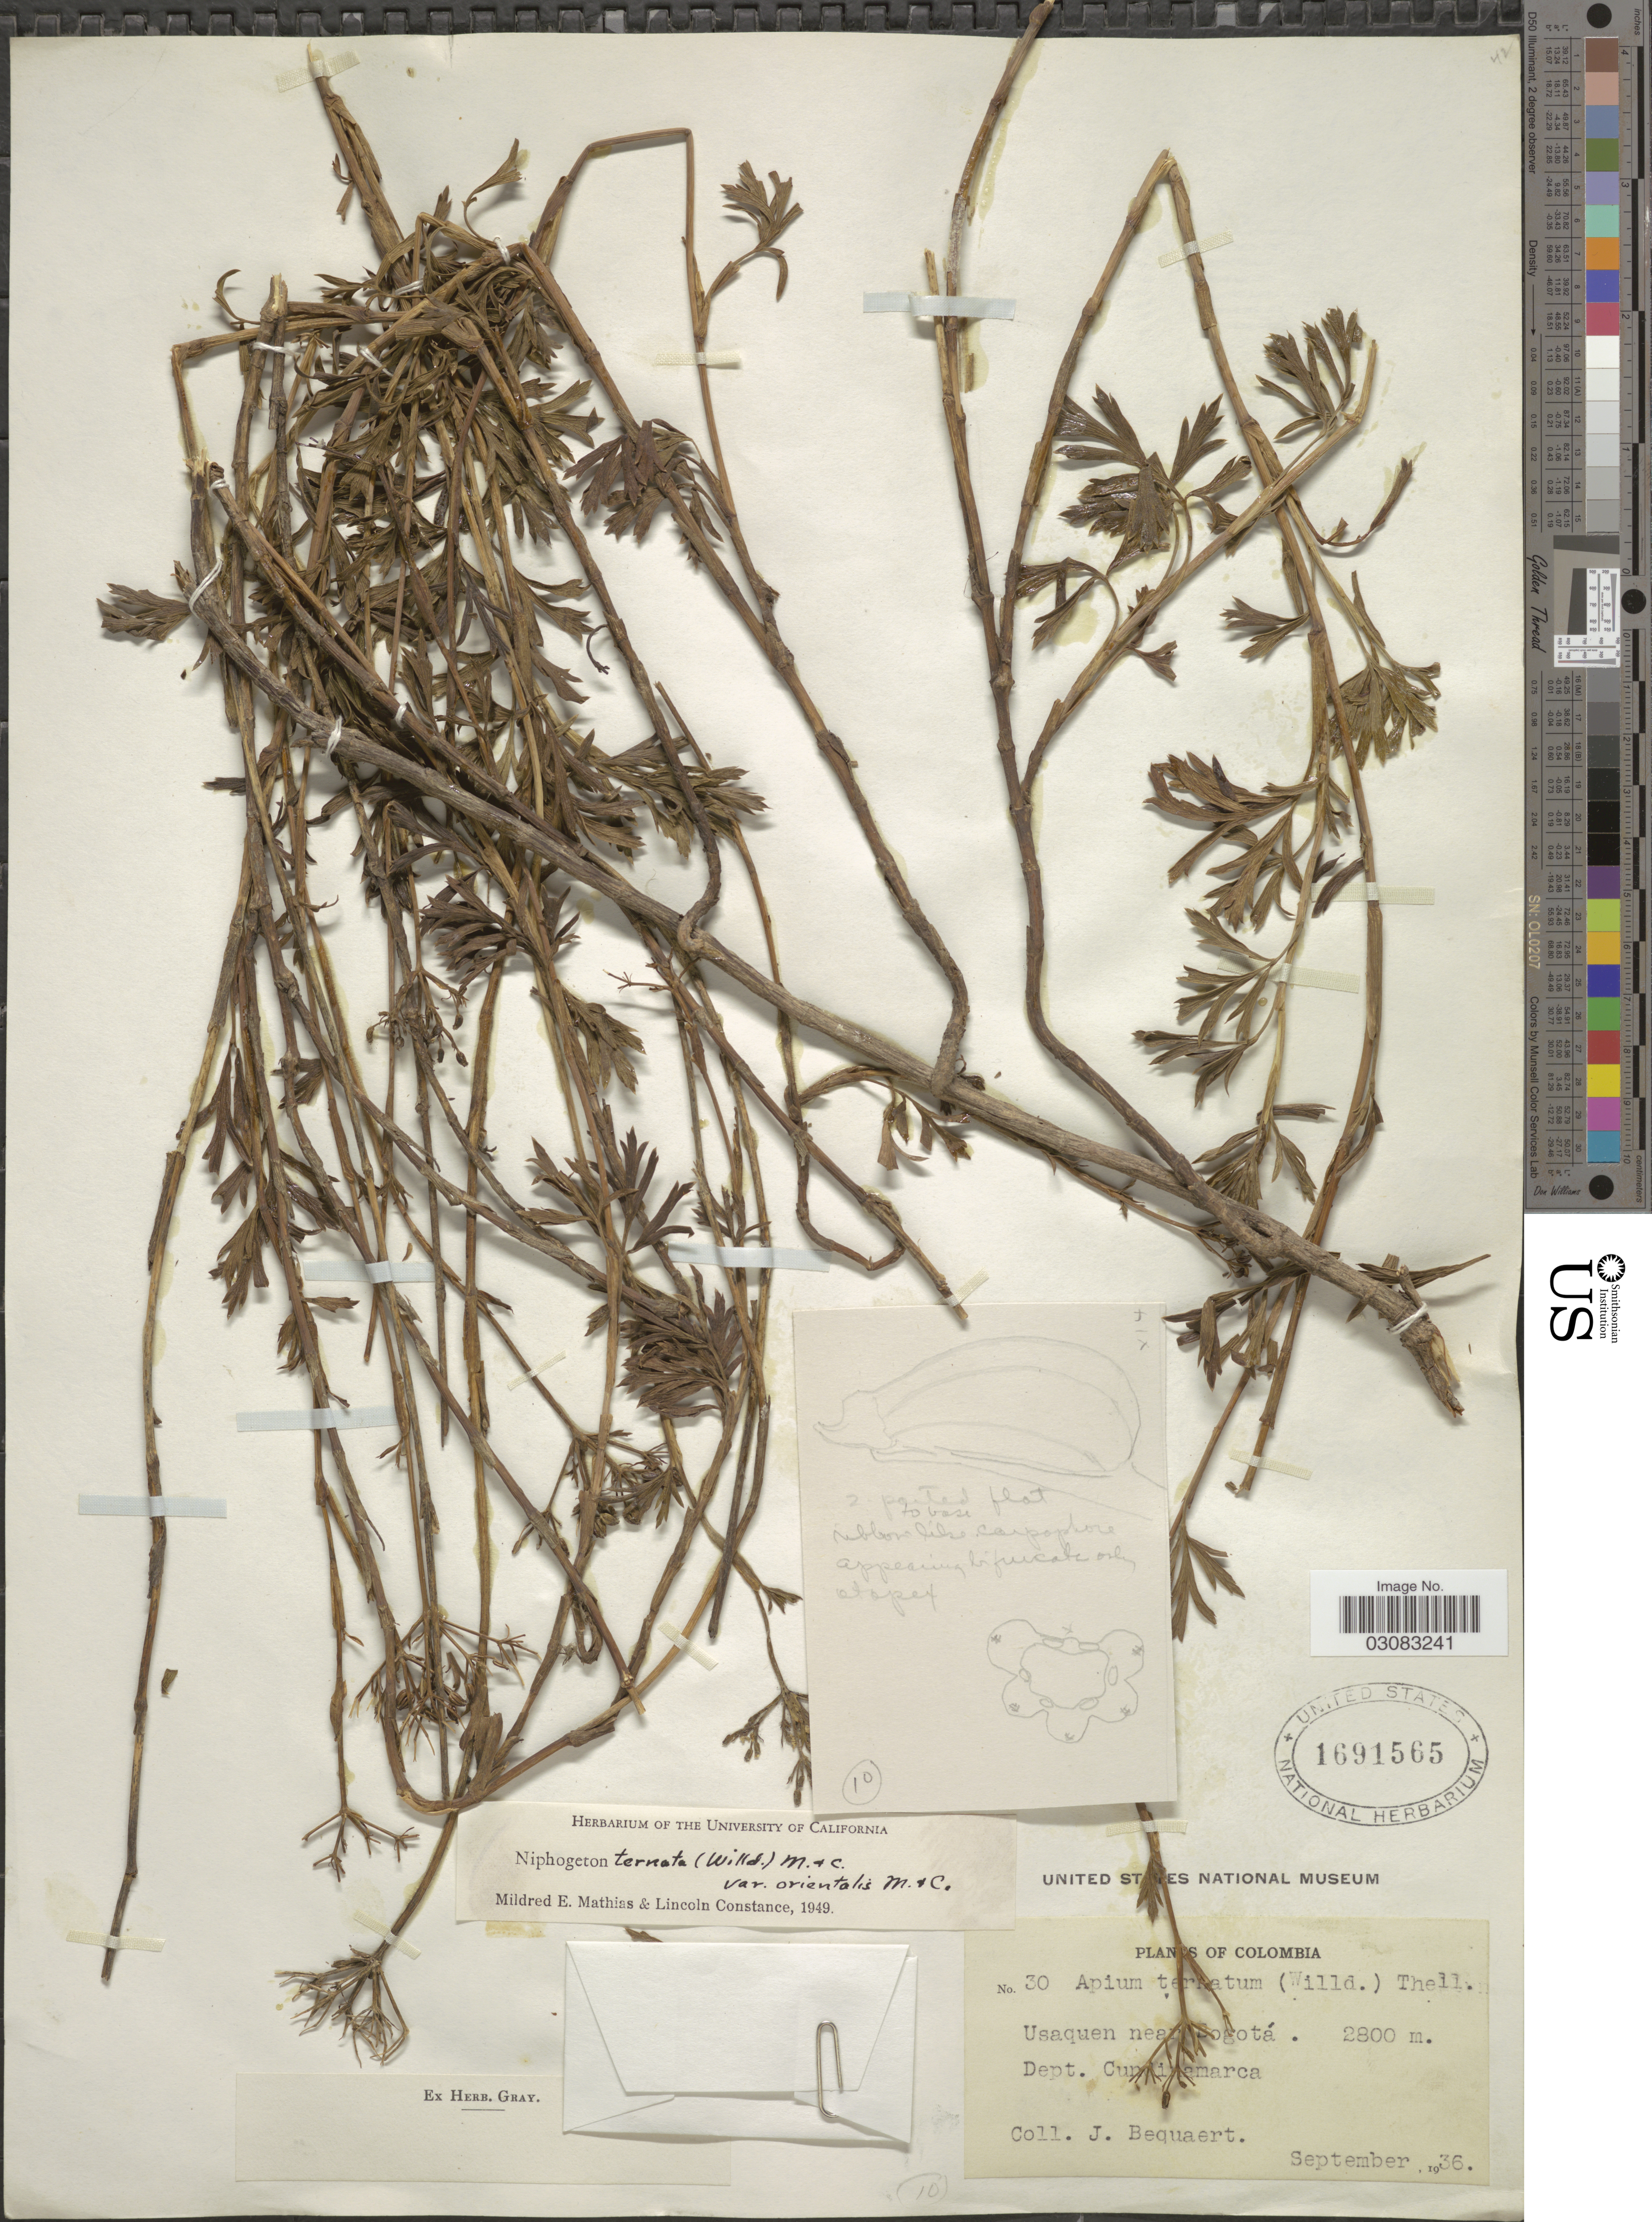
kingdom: Plantae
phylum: Tracheophyta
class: Magnoliopsida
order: Apiales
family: Apiaceae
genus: Niphogeton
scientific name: Niphogeton ternata var. orientalis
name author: Mathias & Constance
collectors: J. Bequaert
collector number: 30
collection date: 1936-09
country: Colombia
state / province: Cundinamarca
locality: Usaquen near Bogotá. Dept. Cundinamarca.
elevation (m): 2800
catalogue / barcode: US 1691565